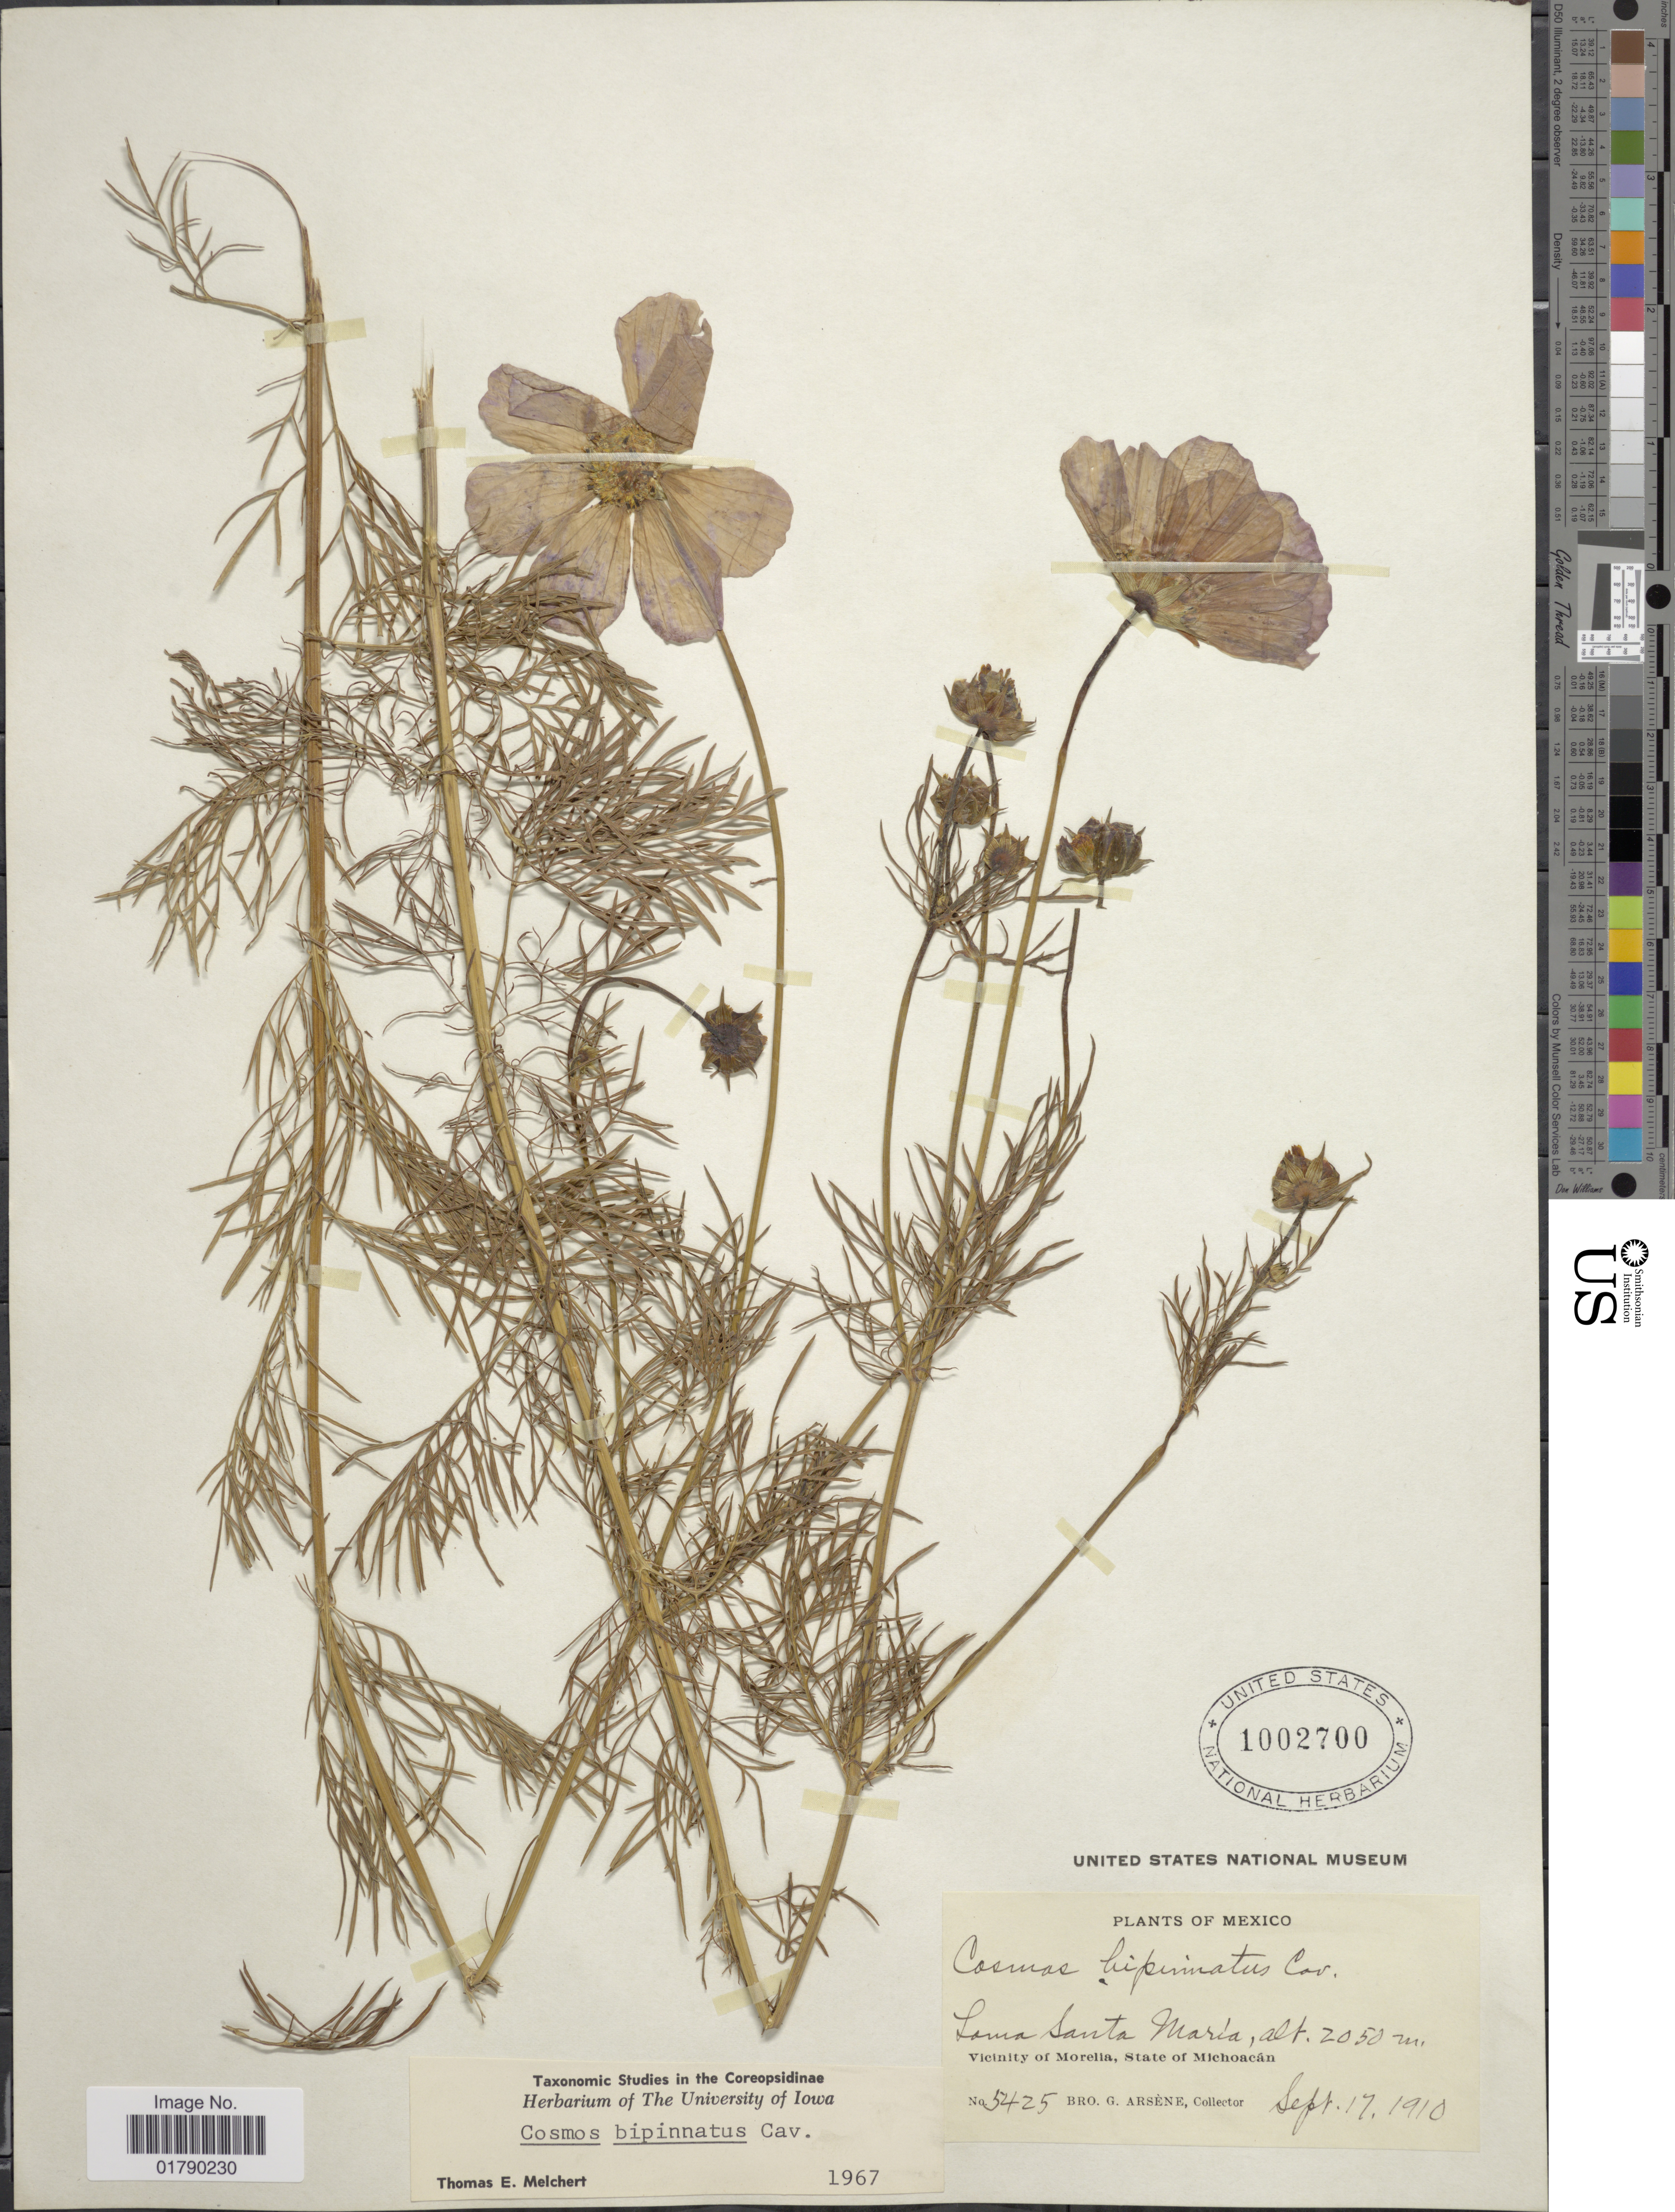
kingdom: Plantae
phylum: Tracheophyta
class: Magnoliopsida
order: Asterales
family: Asteraceae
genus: Cosmos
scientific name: Cosmos bipinnatus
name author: Cav.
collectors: Bro. G. Arsène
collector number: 5425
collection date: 1910-09-17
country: Mexico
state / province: Michoacán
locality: Loma Santa Maria, Vicinity of Morelia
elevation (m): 2050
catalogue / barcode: US 1002700